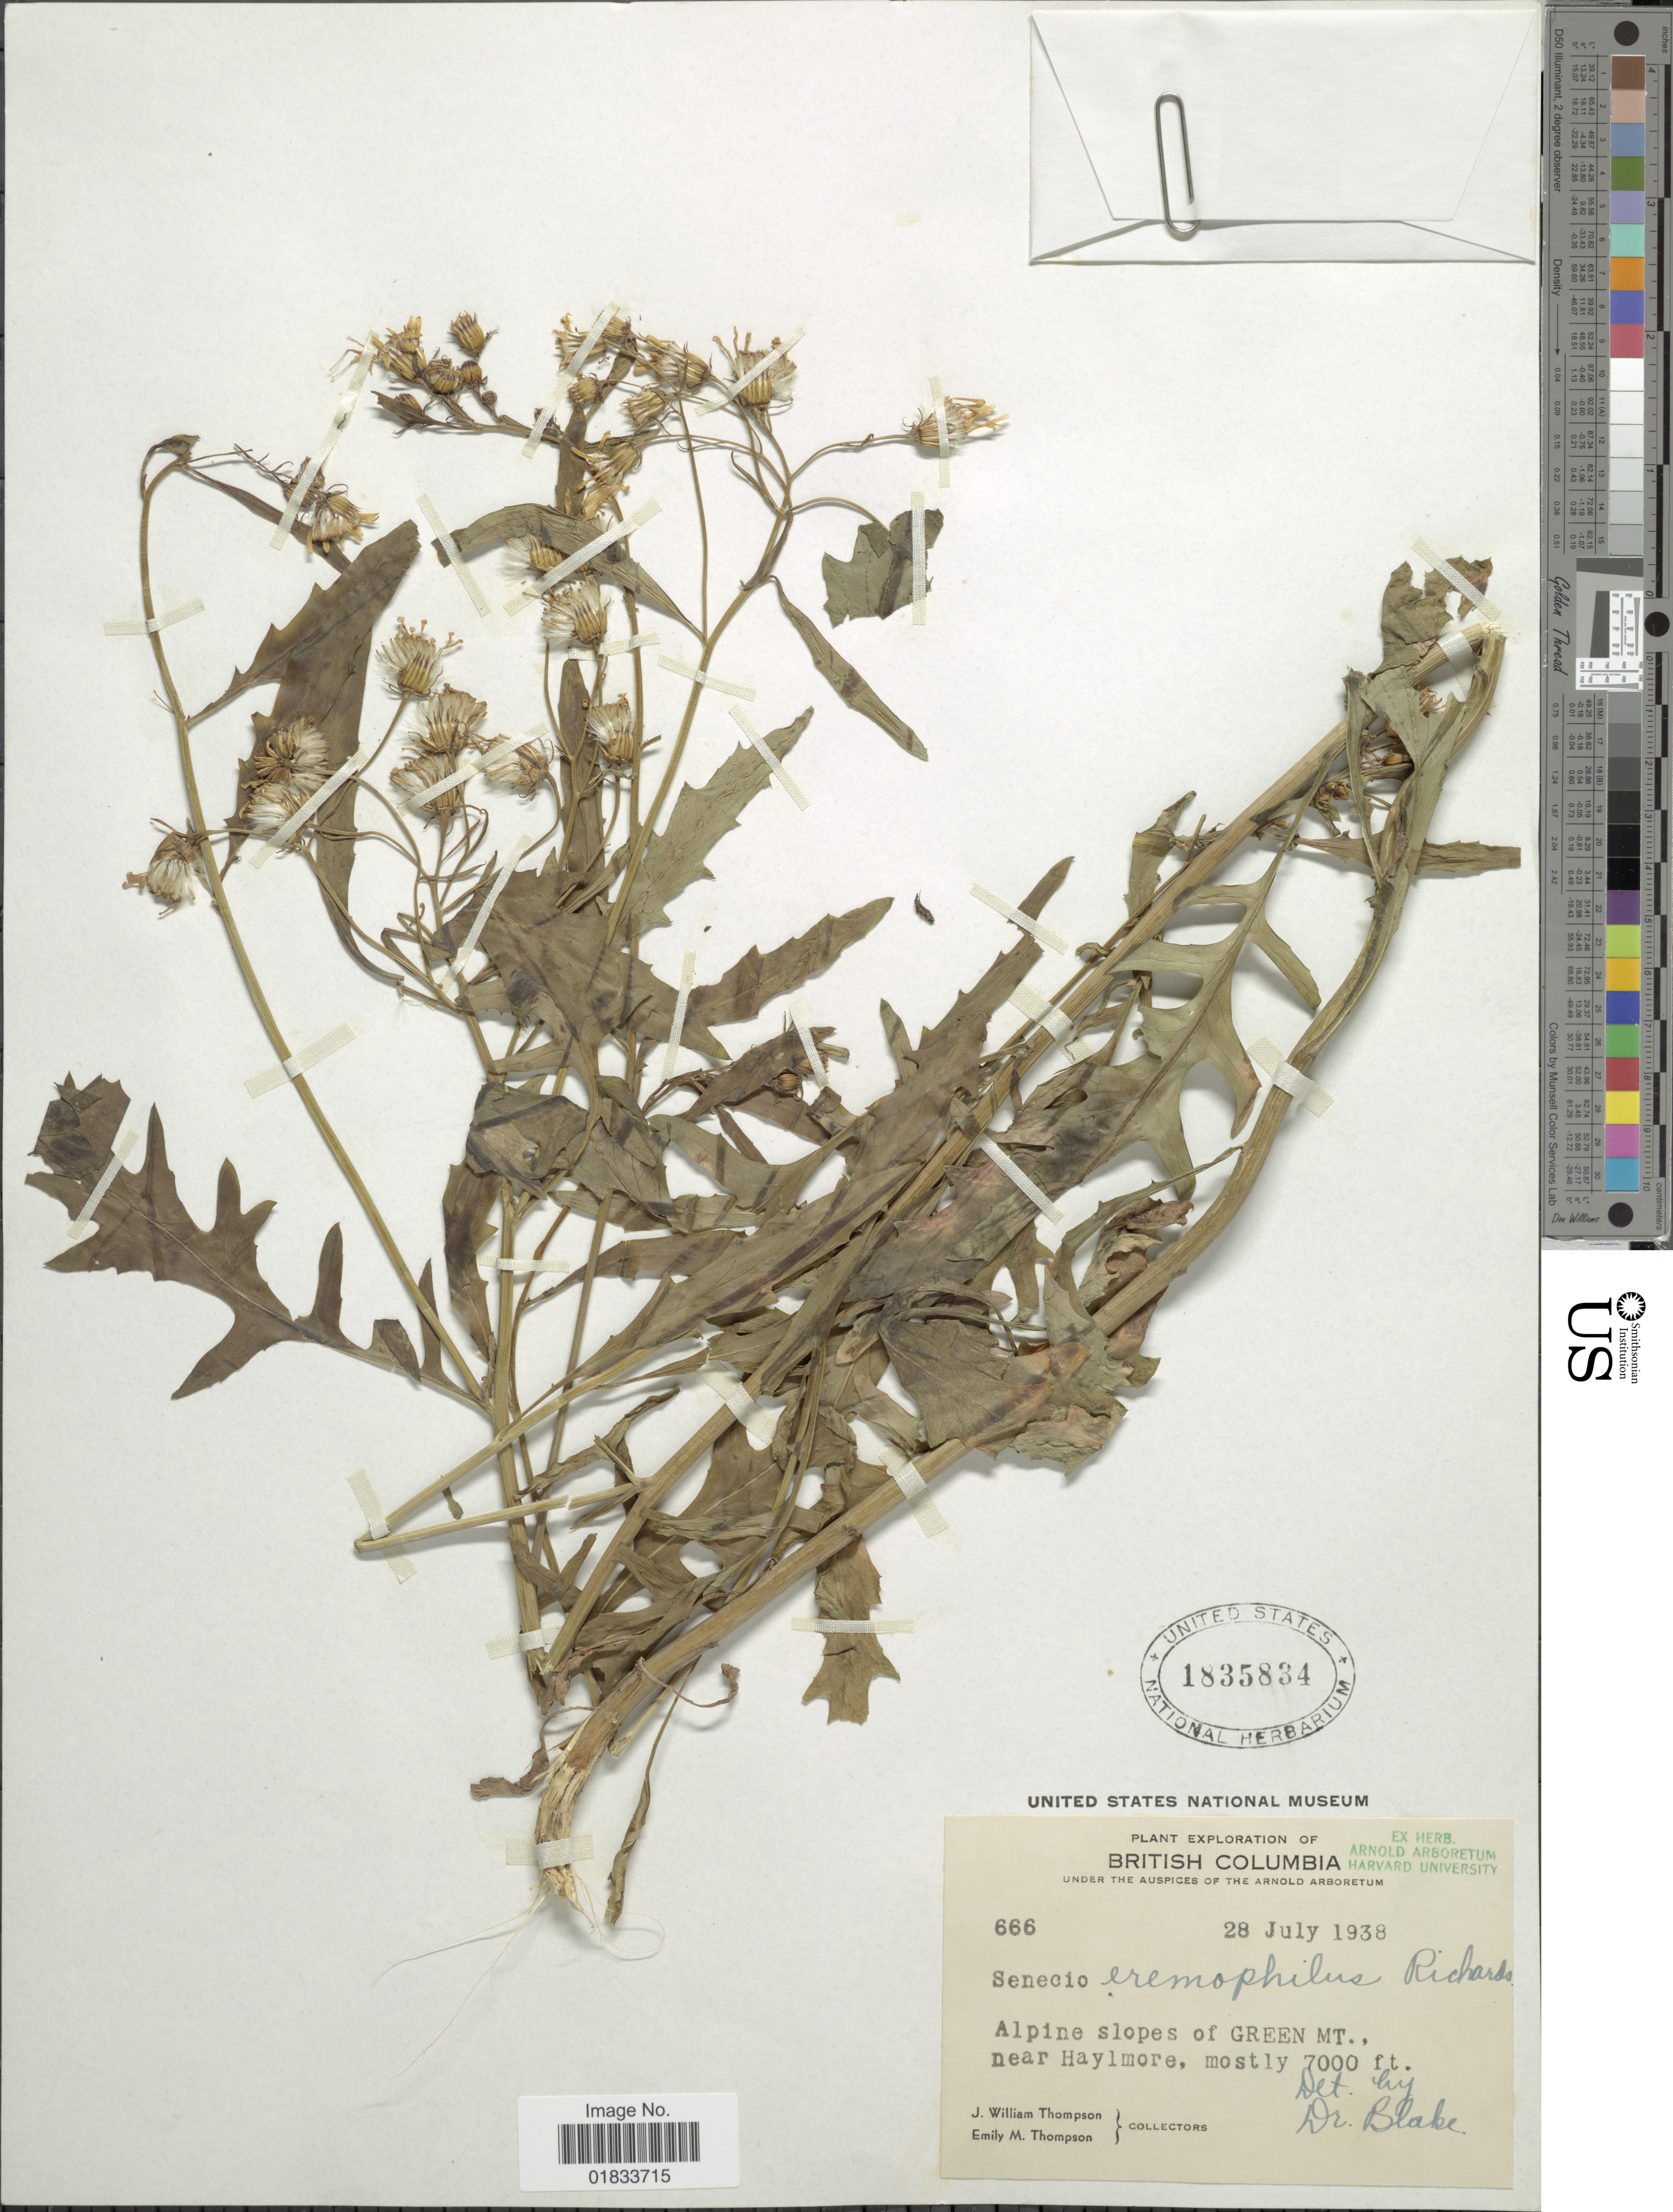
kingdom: Plantae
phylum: Tracheophyta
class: Magnoliopsida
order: Asterales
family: Asteraceae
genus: Senecio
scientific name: Senecio eremophilus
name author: Richardson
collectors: J. W. Thompson & E. M. Thompson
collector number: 666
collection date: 1938-07-28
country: Canada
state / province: British Columbia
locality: Alpine slopes of Green Mt. near Haylmore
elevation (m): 2134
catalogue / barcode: US 1835834